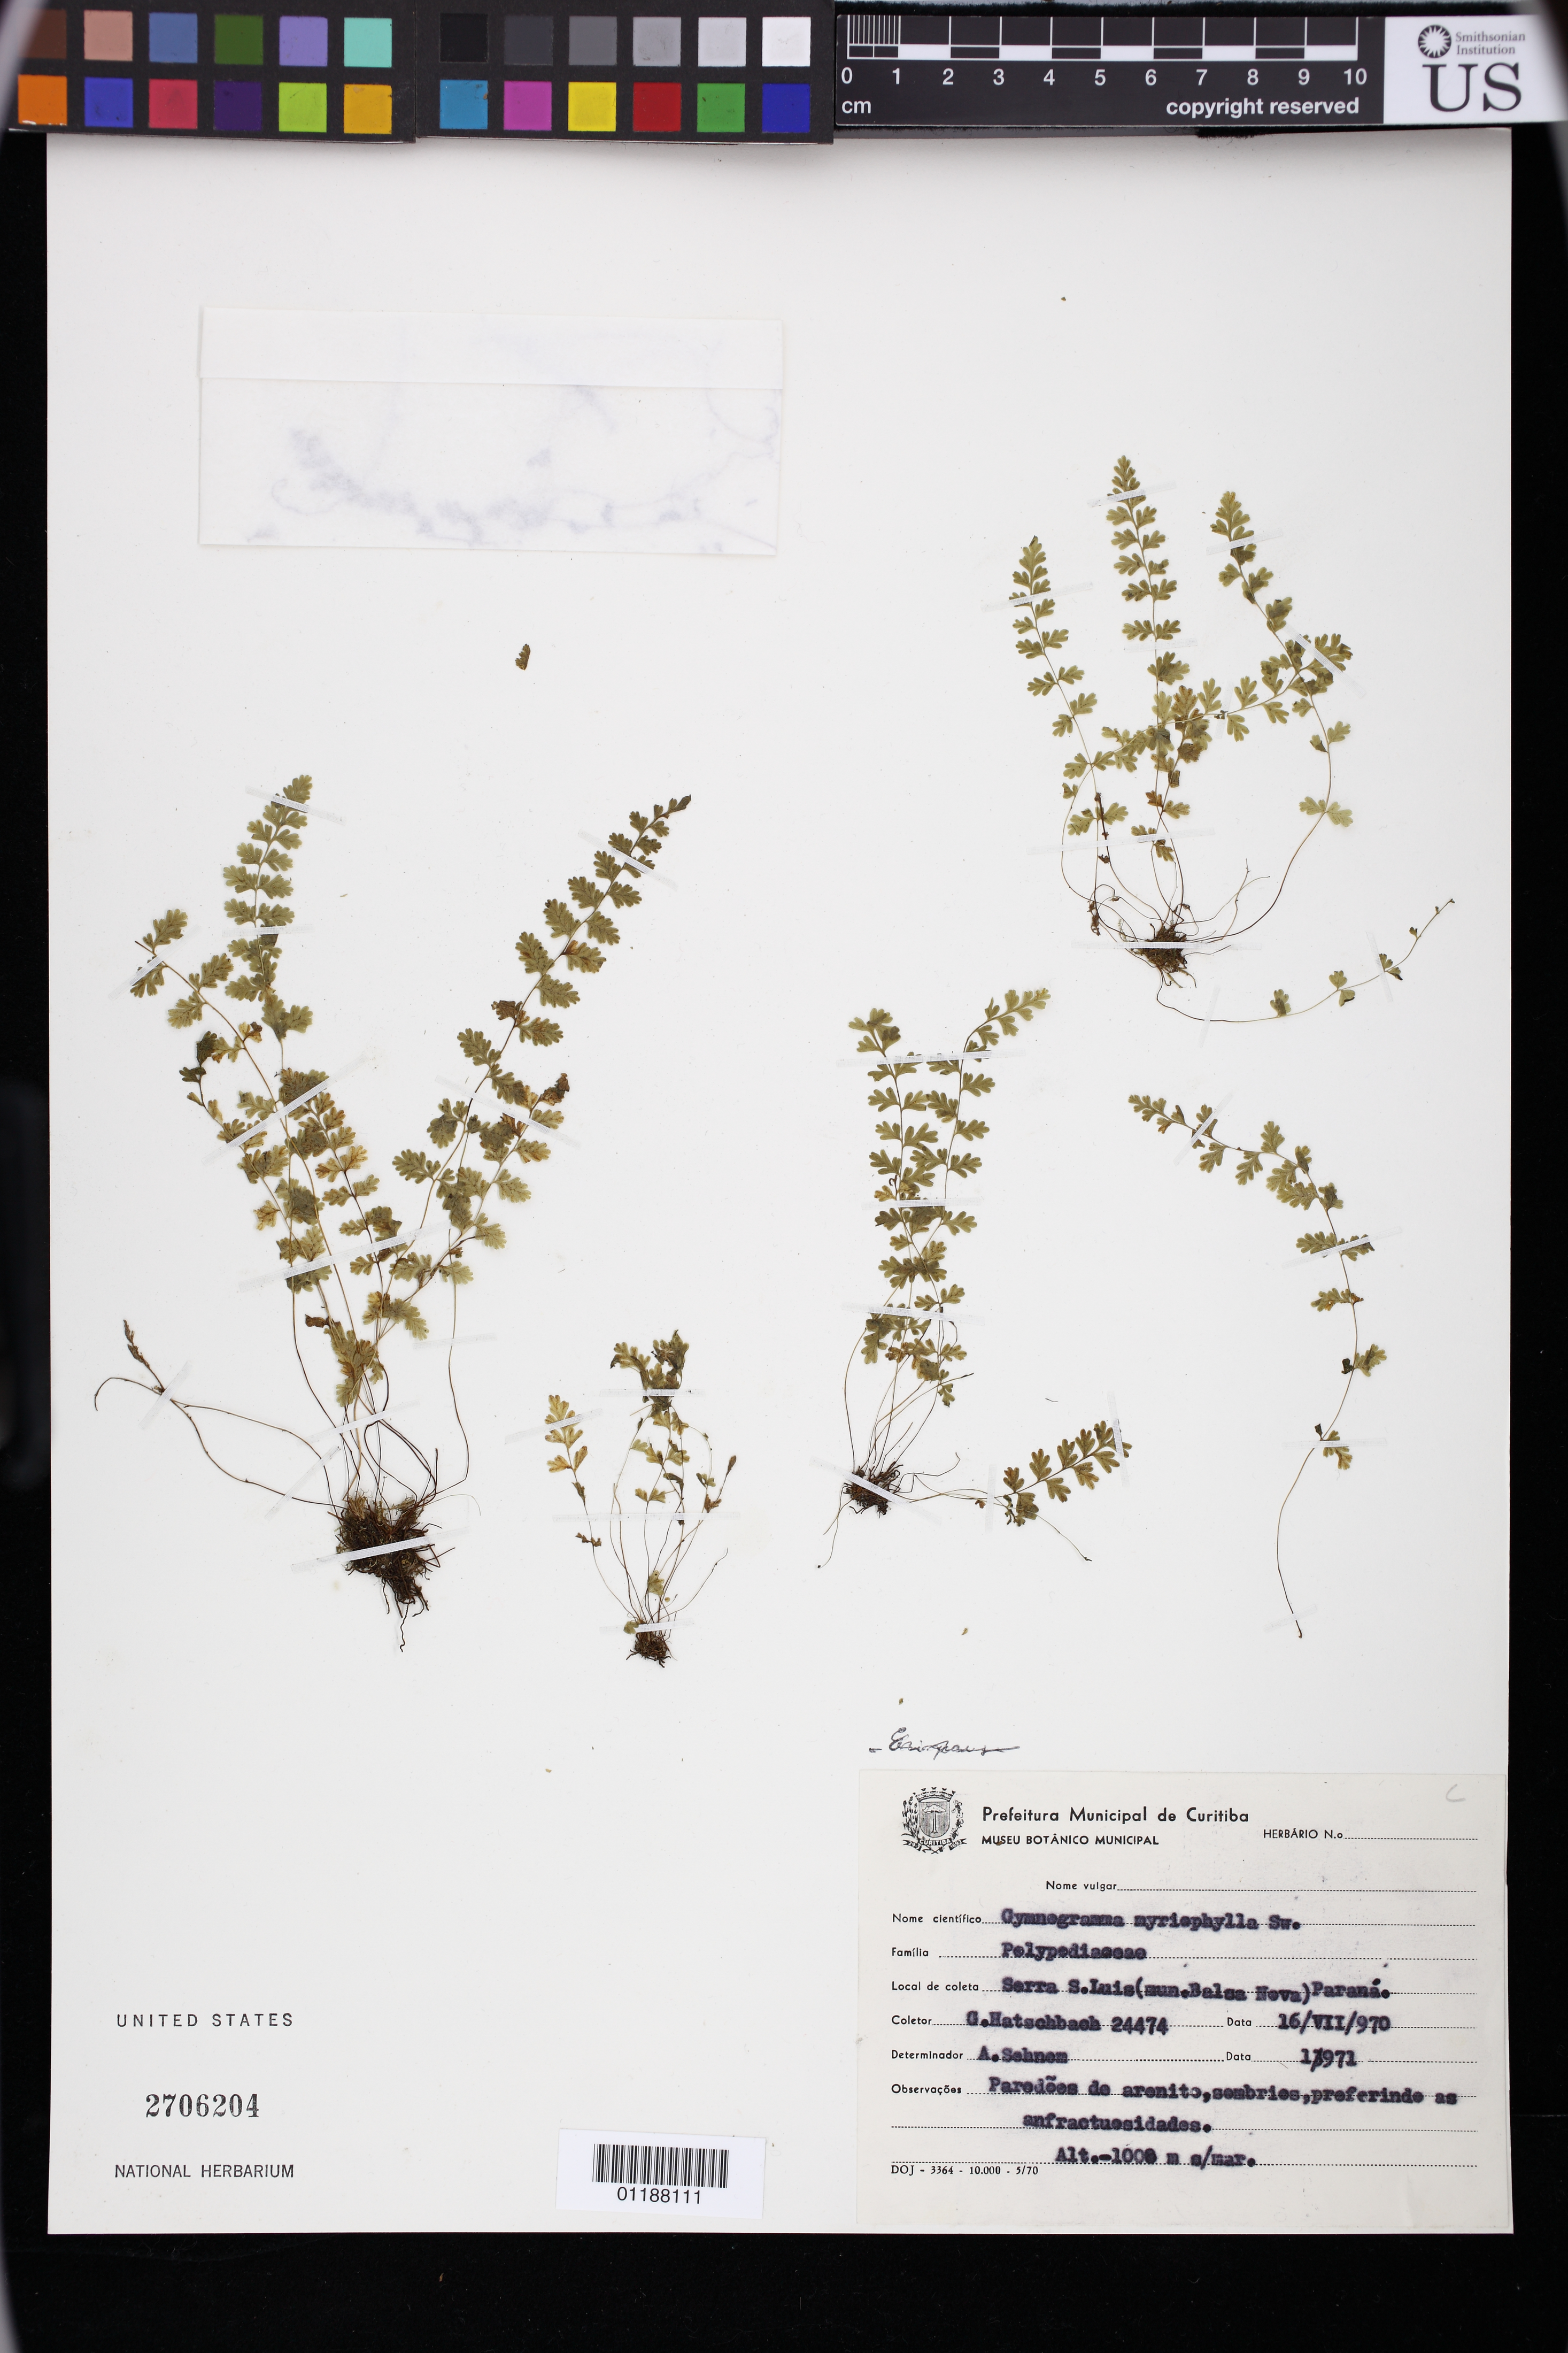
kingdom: Plantae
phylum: Tracheophyta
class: Polypodiopsida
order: Polypodiales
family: Pteridaceae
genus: Tryonia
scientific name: Tryonia areniticola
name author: (Schwartsb. & Labiak) Schuettp. et al.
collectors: G. Hatschbach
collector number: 1971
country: Brazil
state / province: Paraná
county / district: Balsa Nova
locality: Serra San Luis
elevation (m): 1000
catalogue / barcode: US 2706204